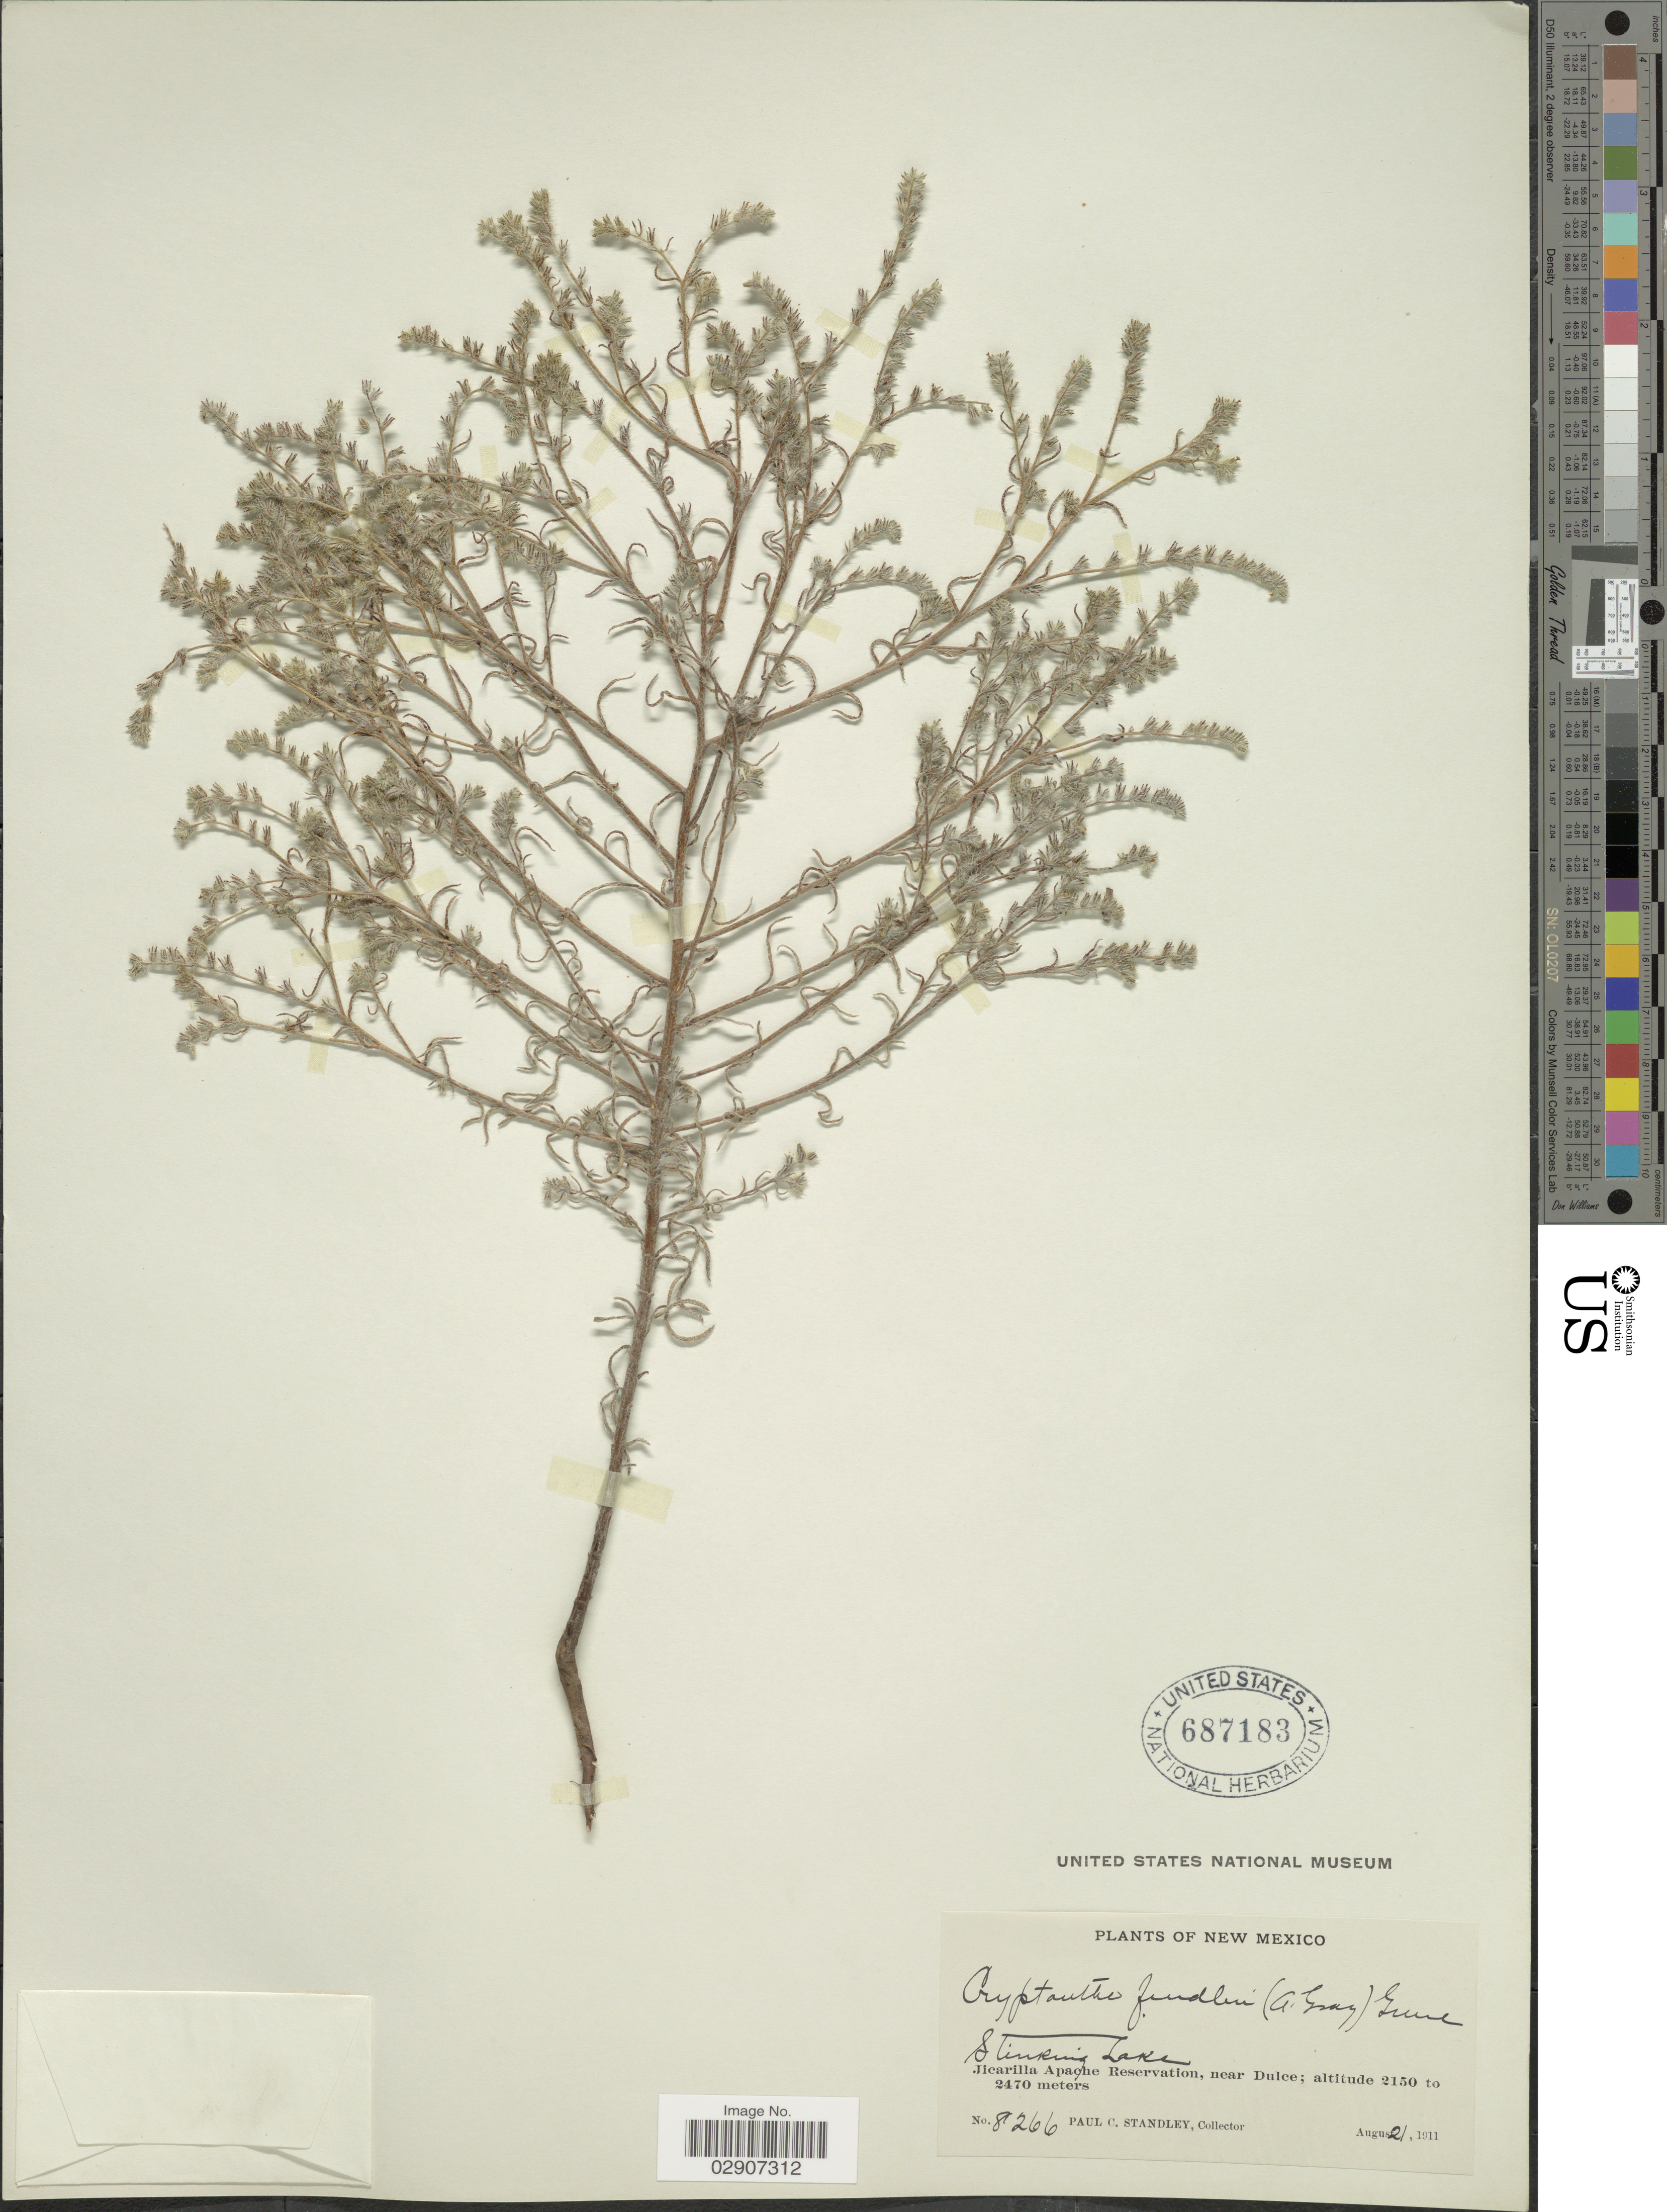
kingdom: Plantae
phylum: Tracheophyta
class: Magnoliopsida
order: Boraginales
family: Boraginaceae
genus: Cryptantha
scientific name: Cryptantha fendleri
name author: (A. Gray) Greene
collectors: P. C. Standley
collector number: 8266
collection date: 1911-08-21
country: United States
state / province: New Mexico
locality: Stinking Lake, Jicarilla Apache Reservation, near Dulce.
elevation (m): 2150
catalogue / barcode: US 687183